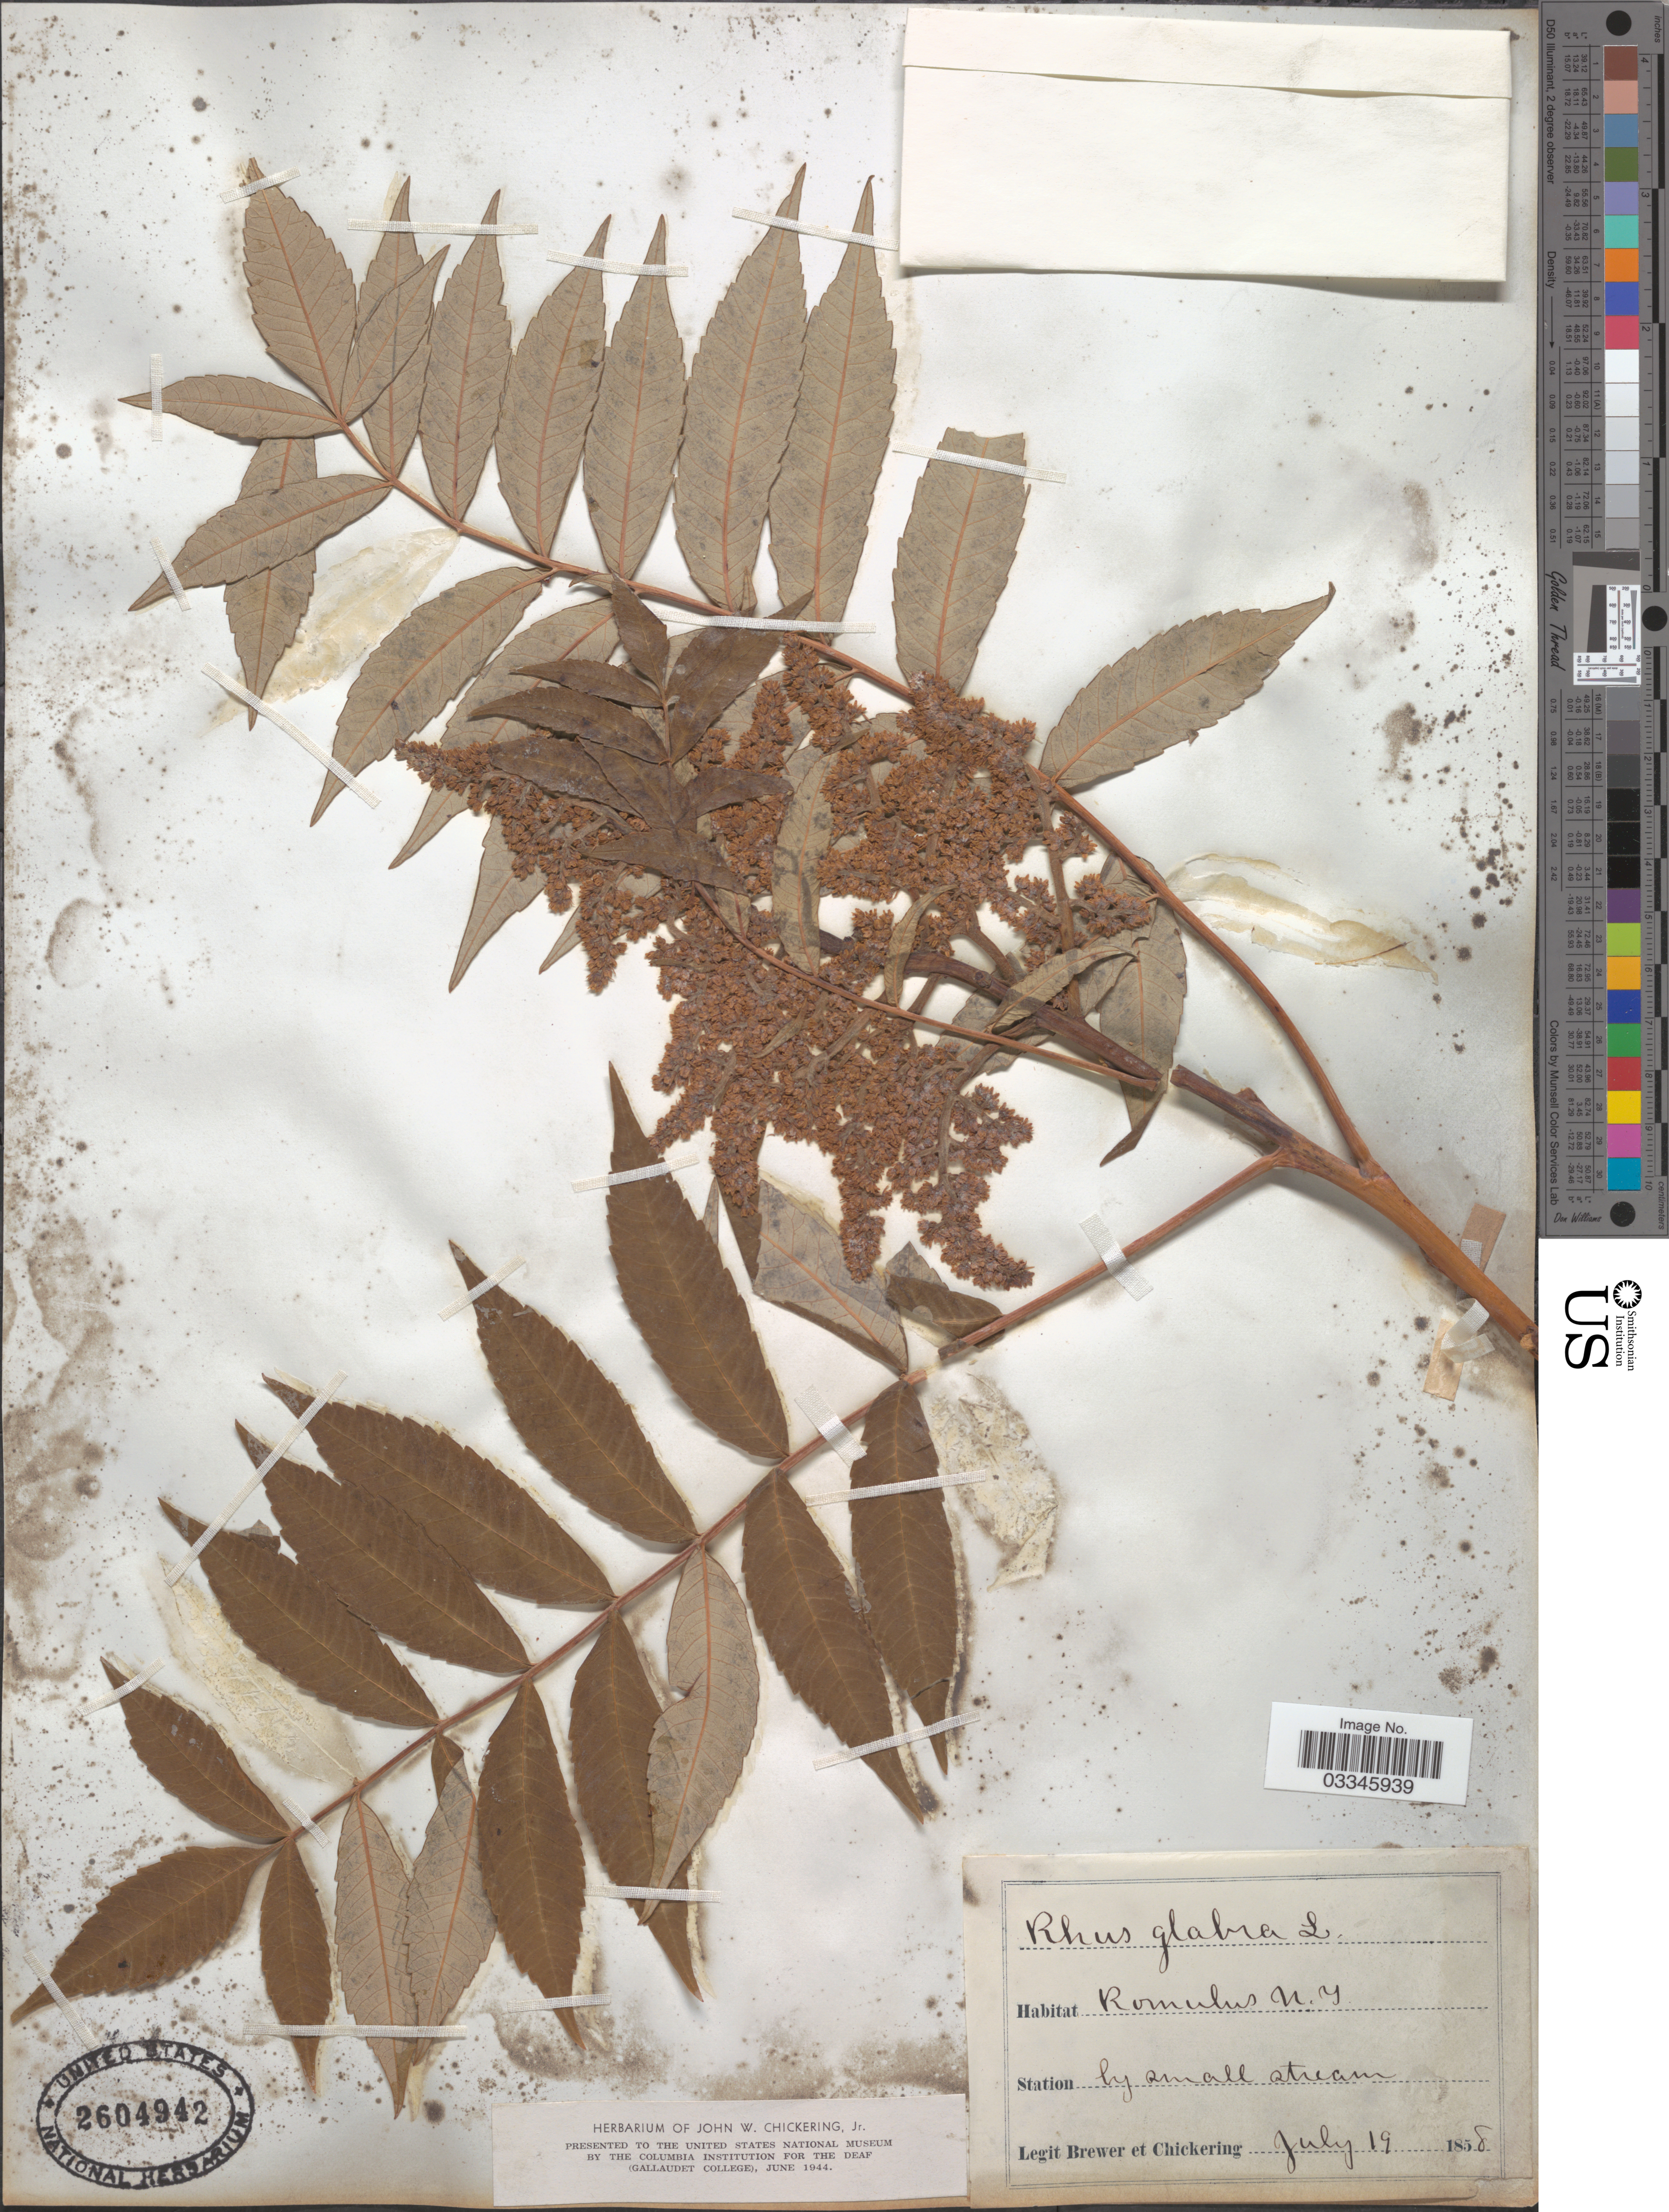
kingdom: Plantae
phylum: Tracheophyta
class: Magnoliopsida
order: Sapindales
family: Anacardiaceae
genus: Rhus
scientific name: Rhus glabra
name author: L.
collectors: -. Brewer & J. Chickering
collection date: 1858-07-19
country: United States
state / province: New York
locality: Romulus.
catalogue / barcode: US 2604942